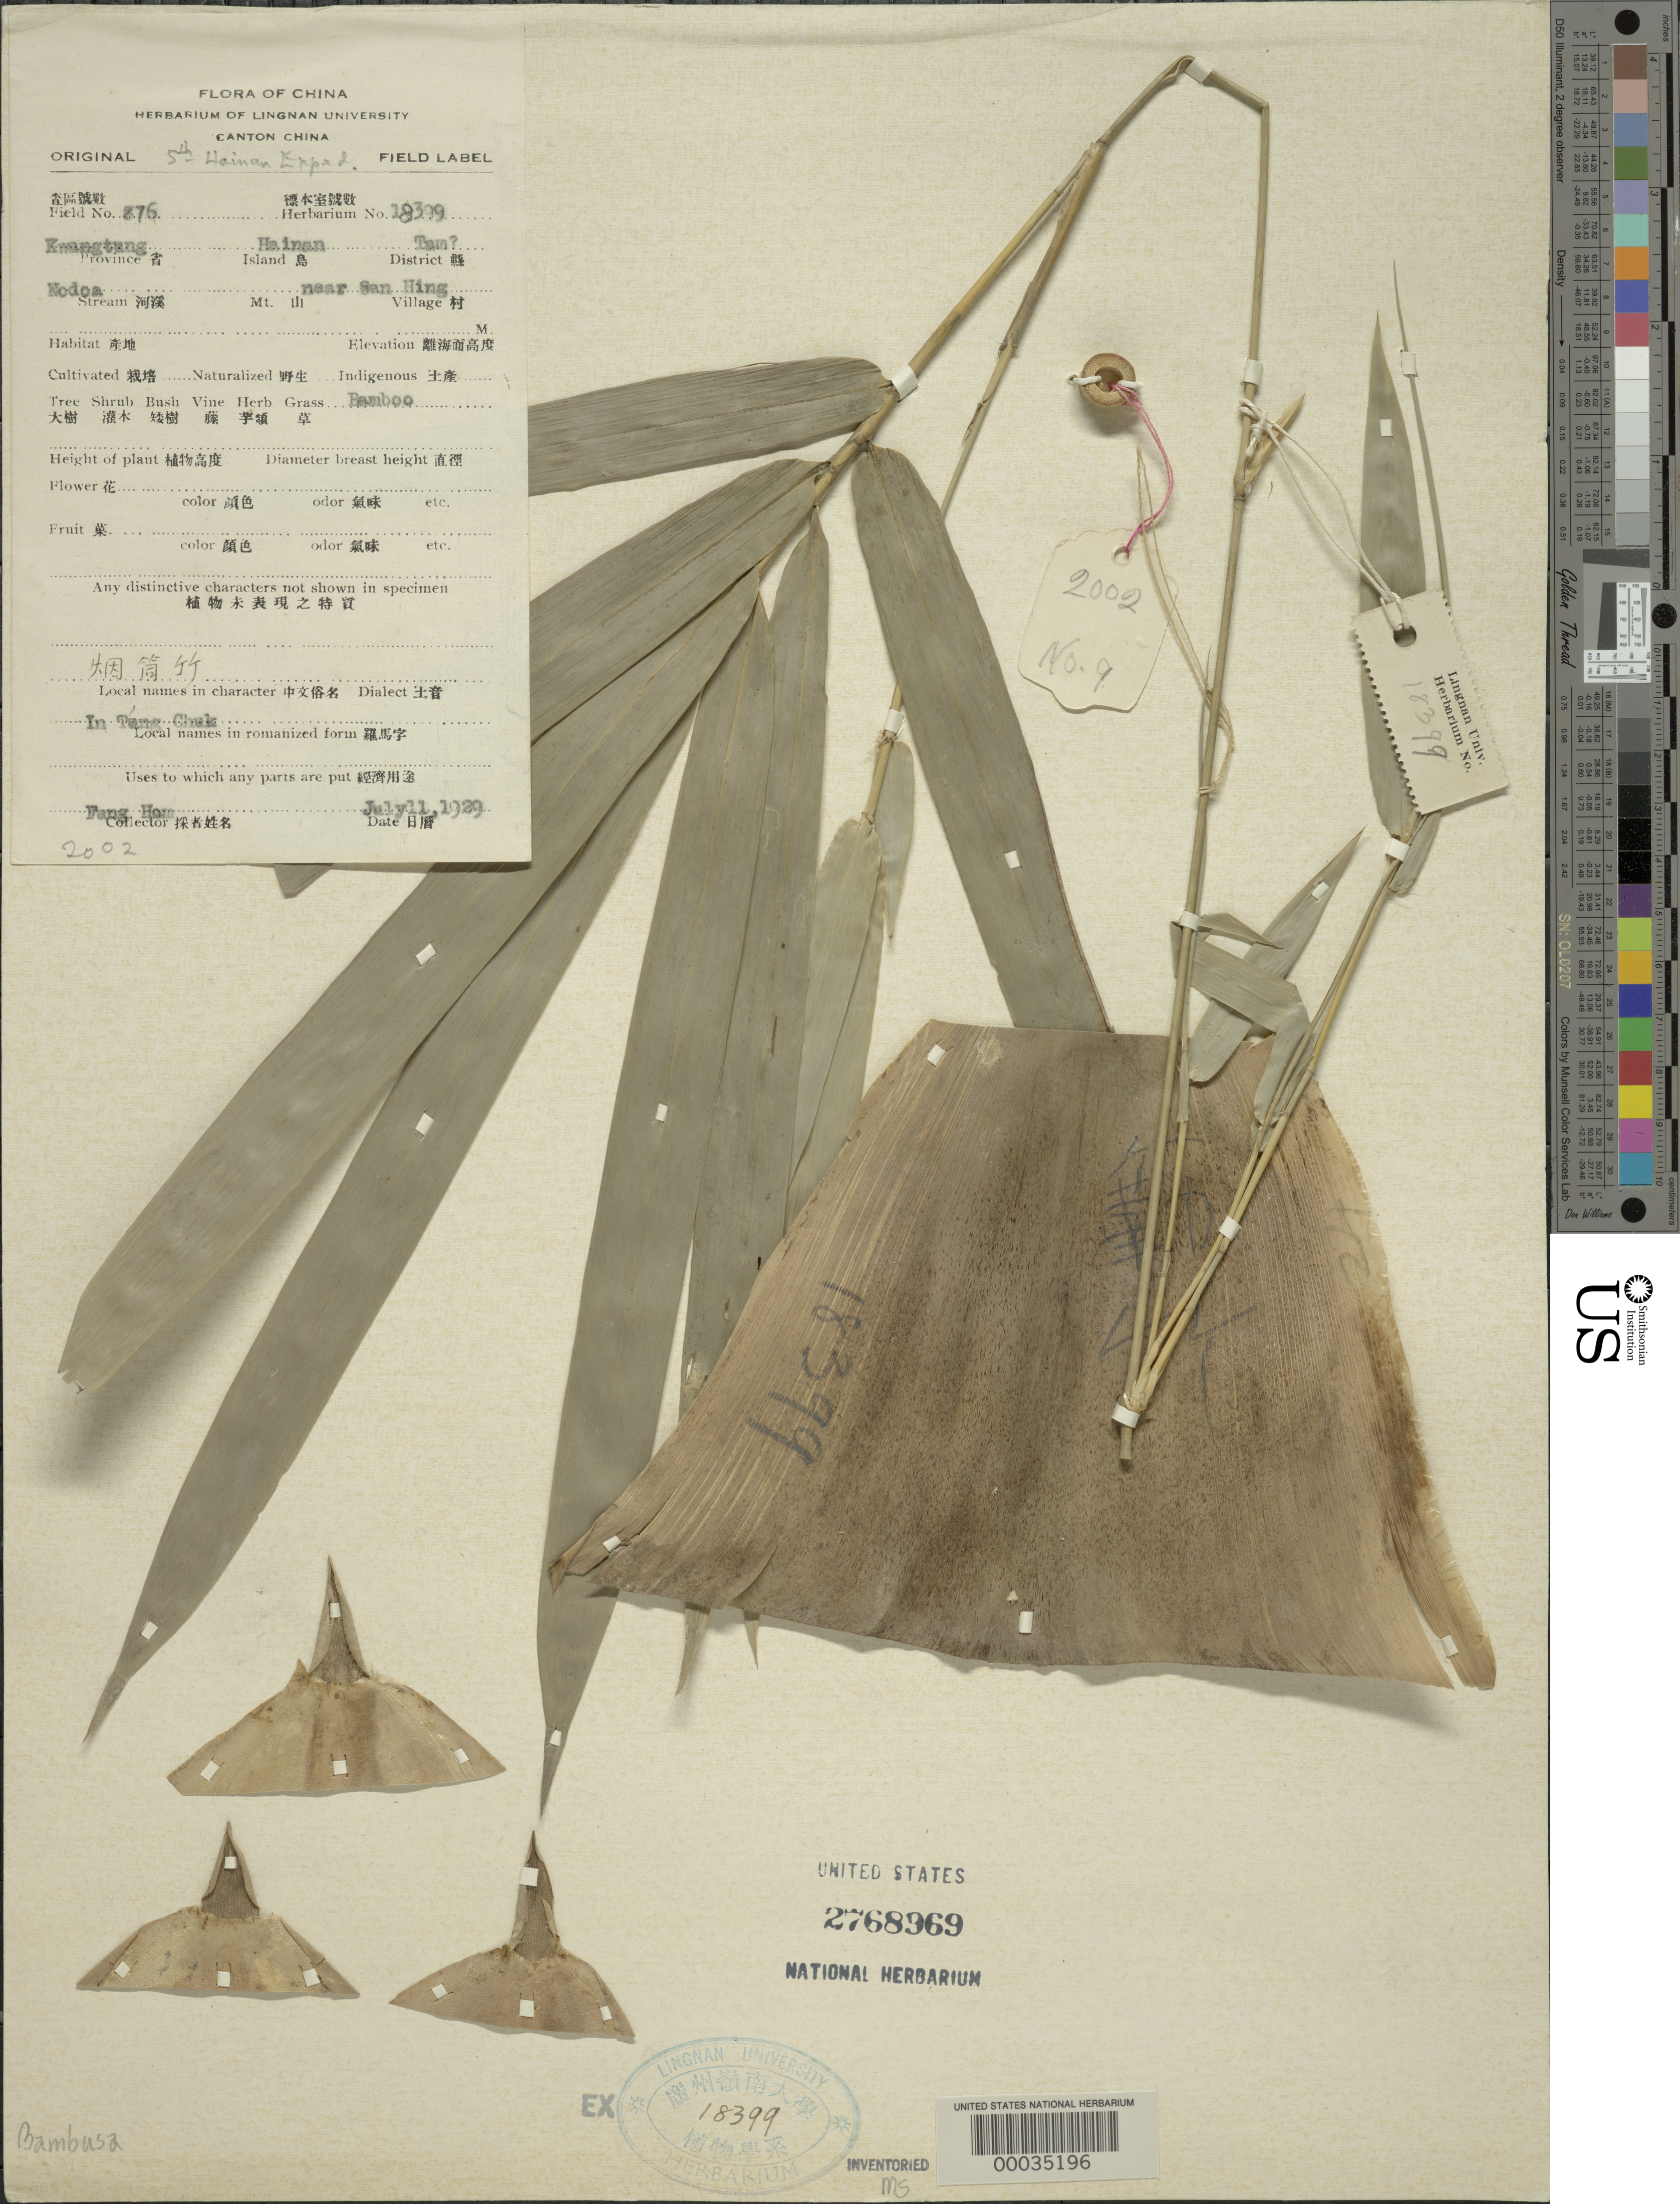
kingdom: Plantae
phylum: Tracheophyta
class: Liliopsida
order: Poales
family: Poaceae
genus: Bambusa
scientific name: Bambusa sp.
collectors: H. L. Fung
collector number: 876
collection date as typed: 11 Jul 1929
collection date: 1929-07-11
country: China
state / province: Hainan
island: Hainan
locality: San hing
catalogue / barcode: US 2768969